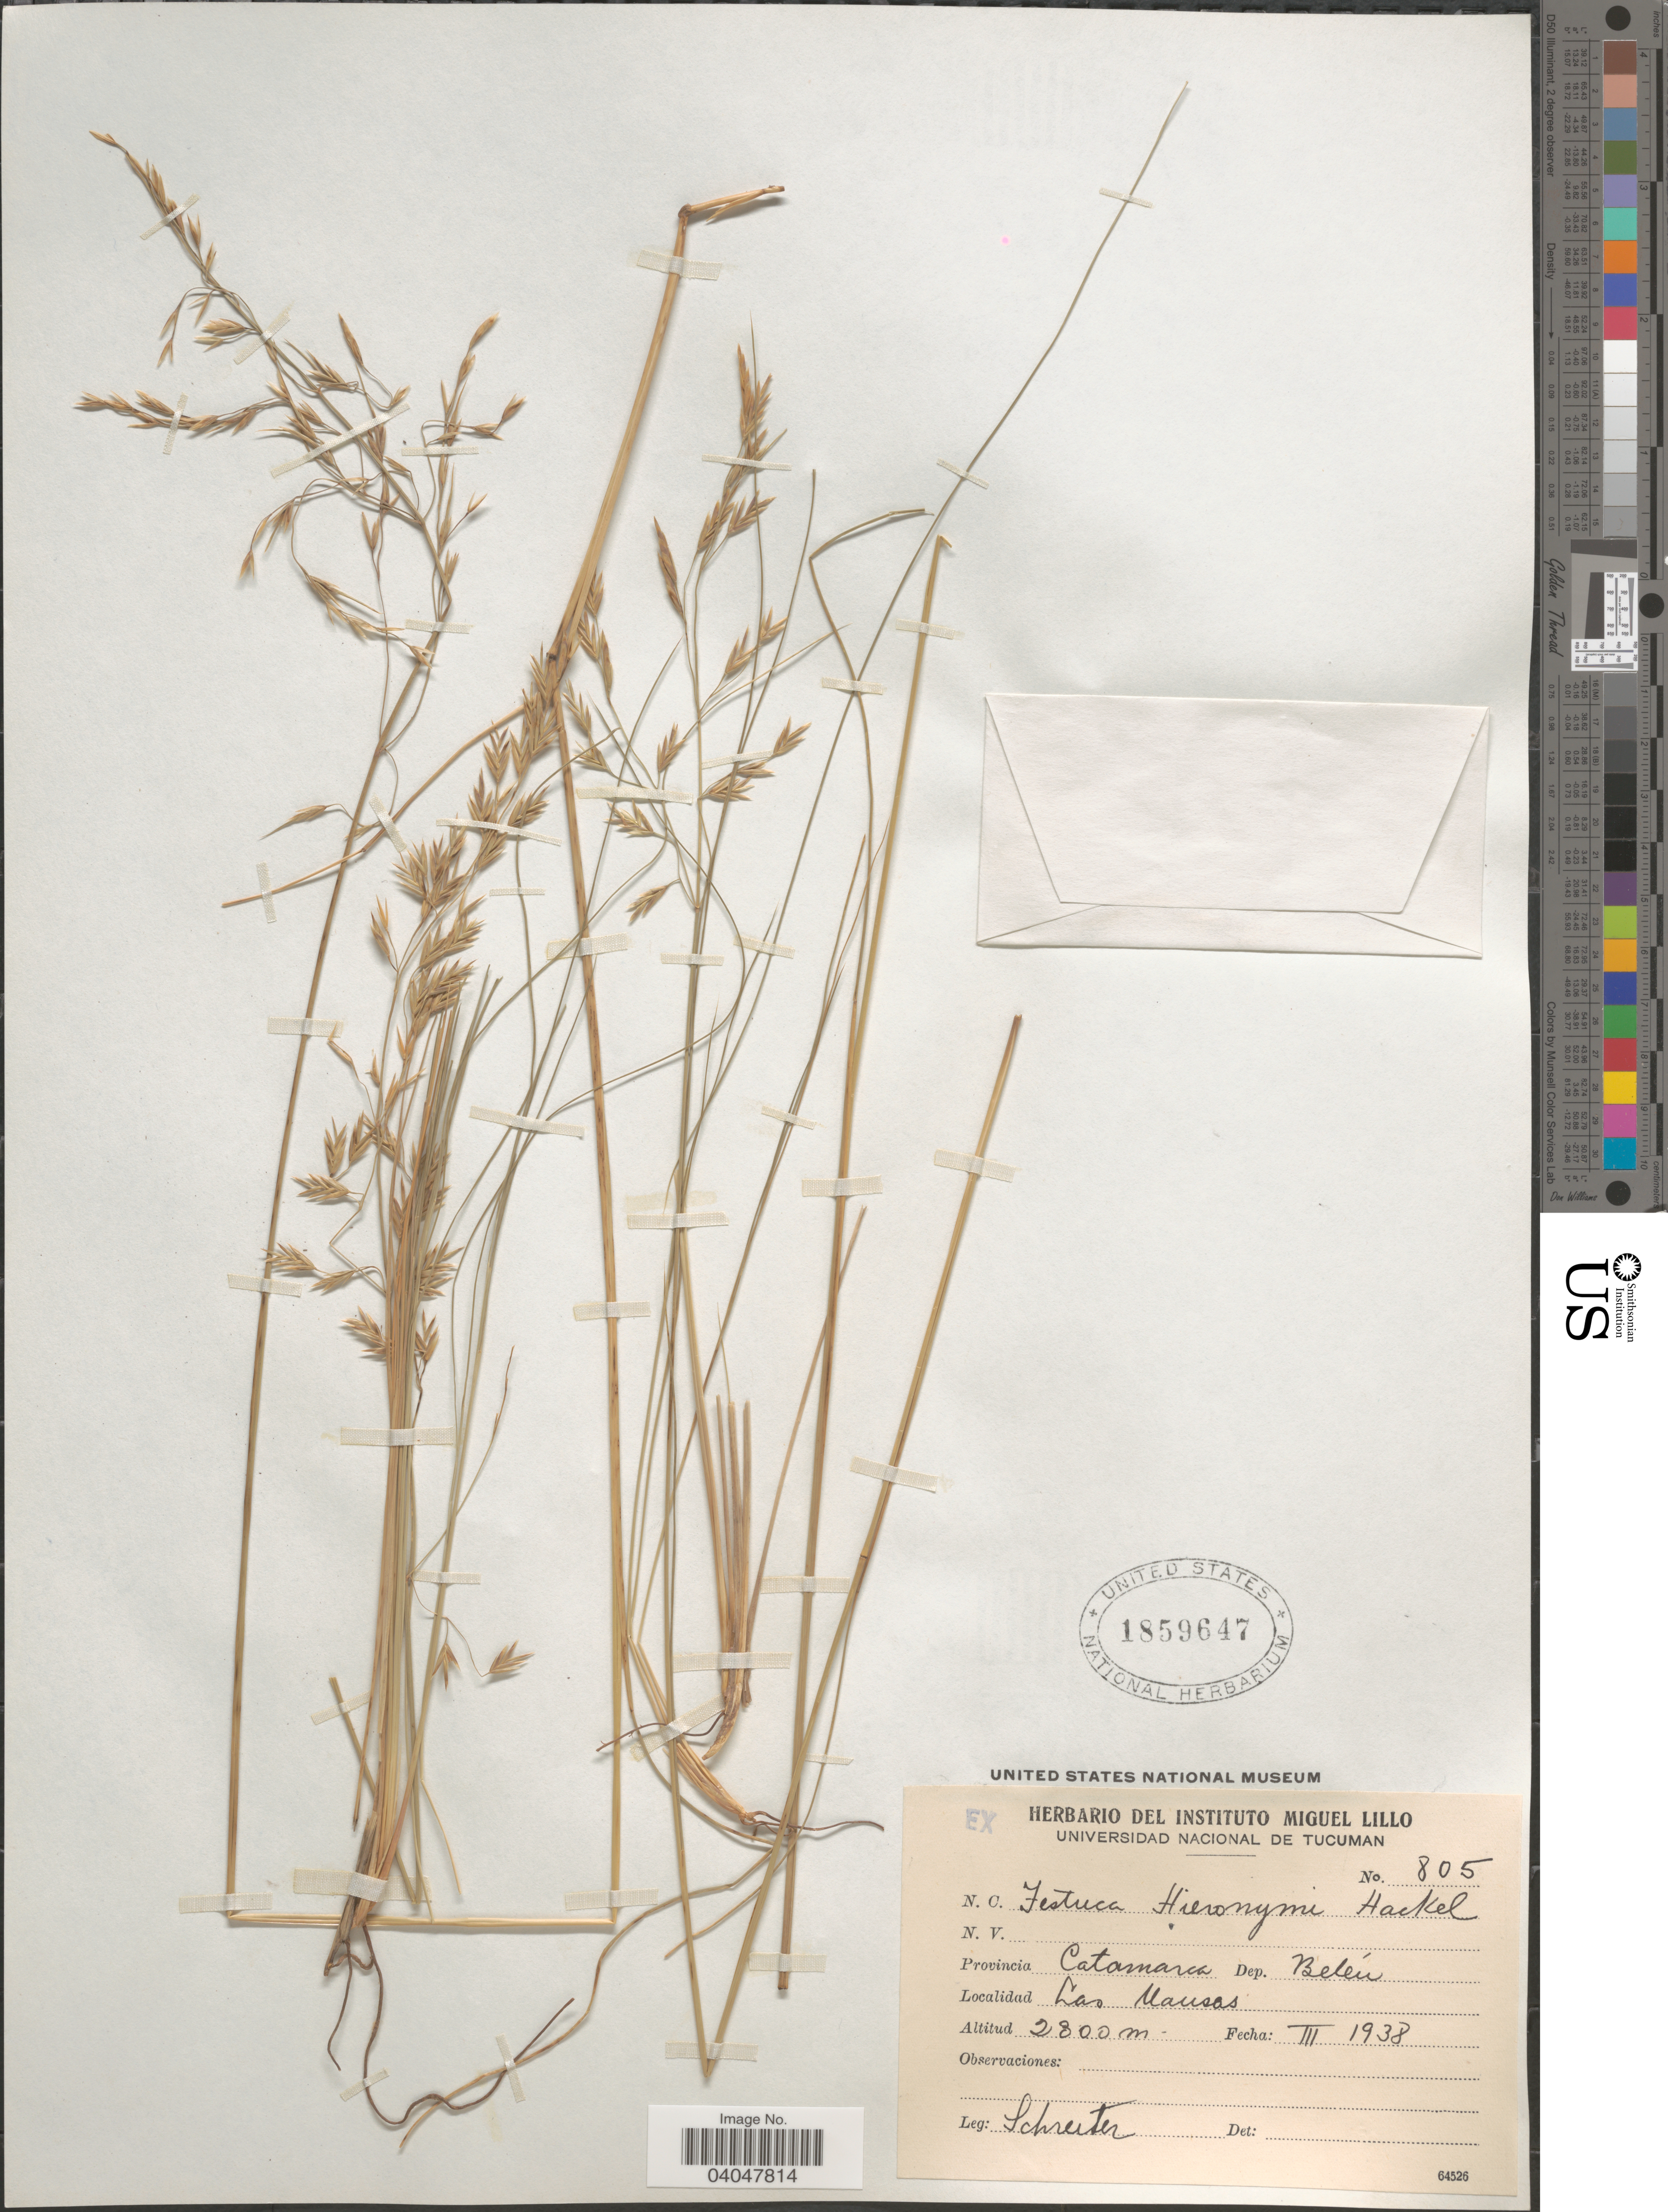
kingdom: Plantae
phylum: Tracheophyta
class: Liliopsida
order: Poales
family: Poaceae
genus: Festuca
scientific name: Festuca hieronymi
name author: Hack.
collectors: -. Schreiter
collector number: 805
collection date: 1938-03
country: Argentina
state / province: Catamarca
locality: Dep. Belén. Las Mansas.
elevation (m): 2800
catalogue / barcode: US 1859647